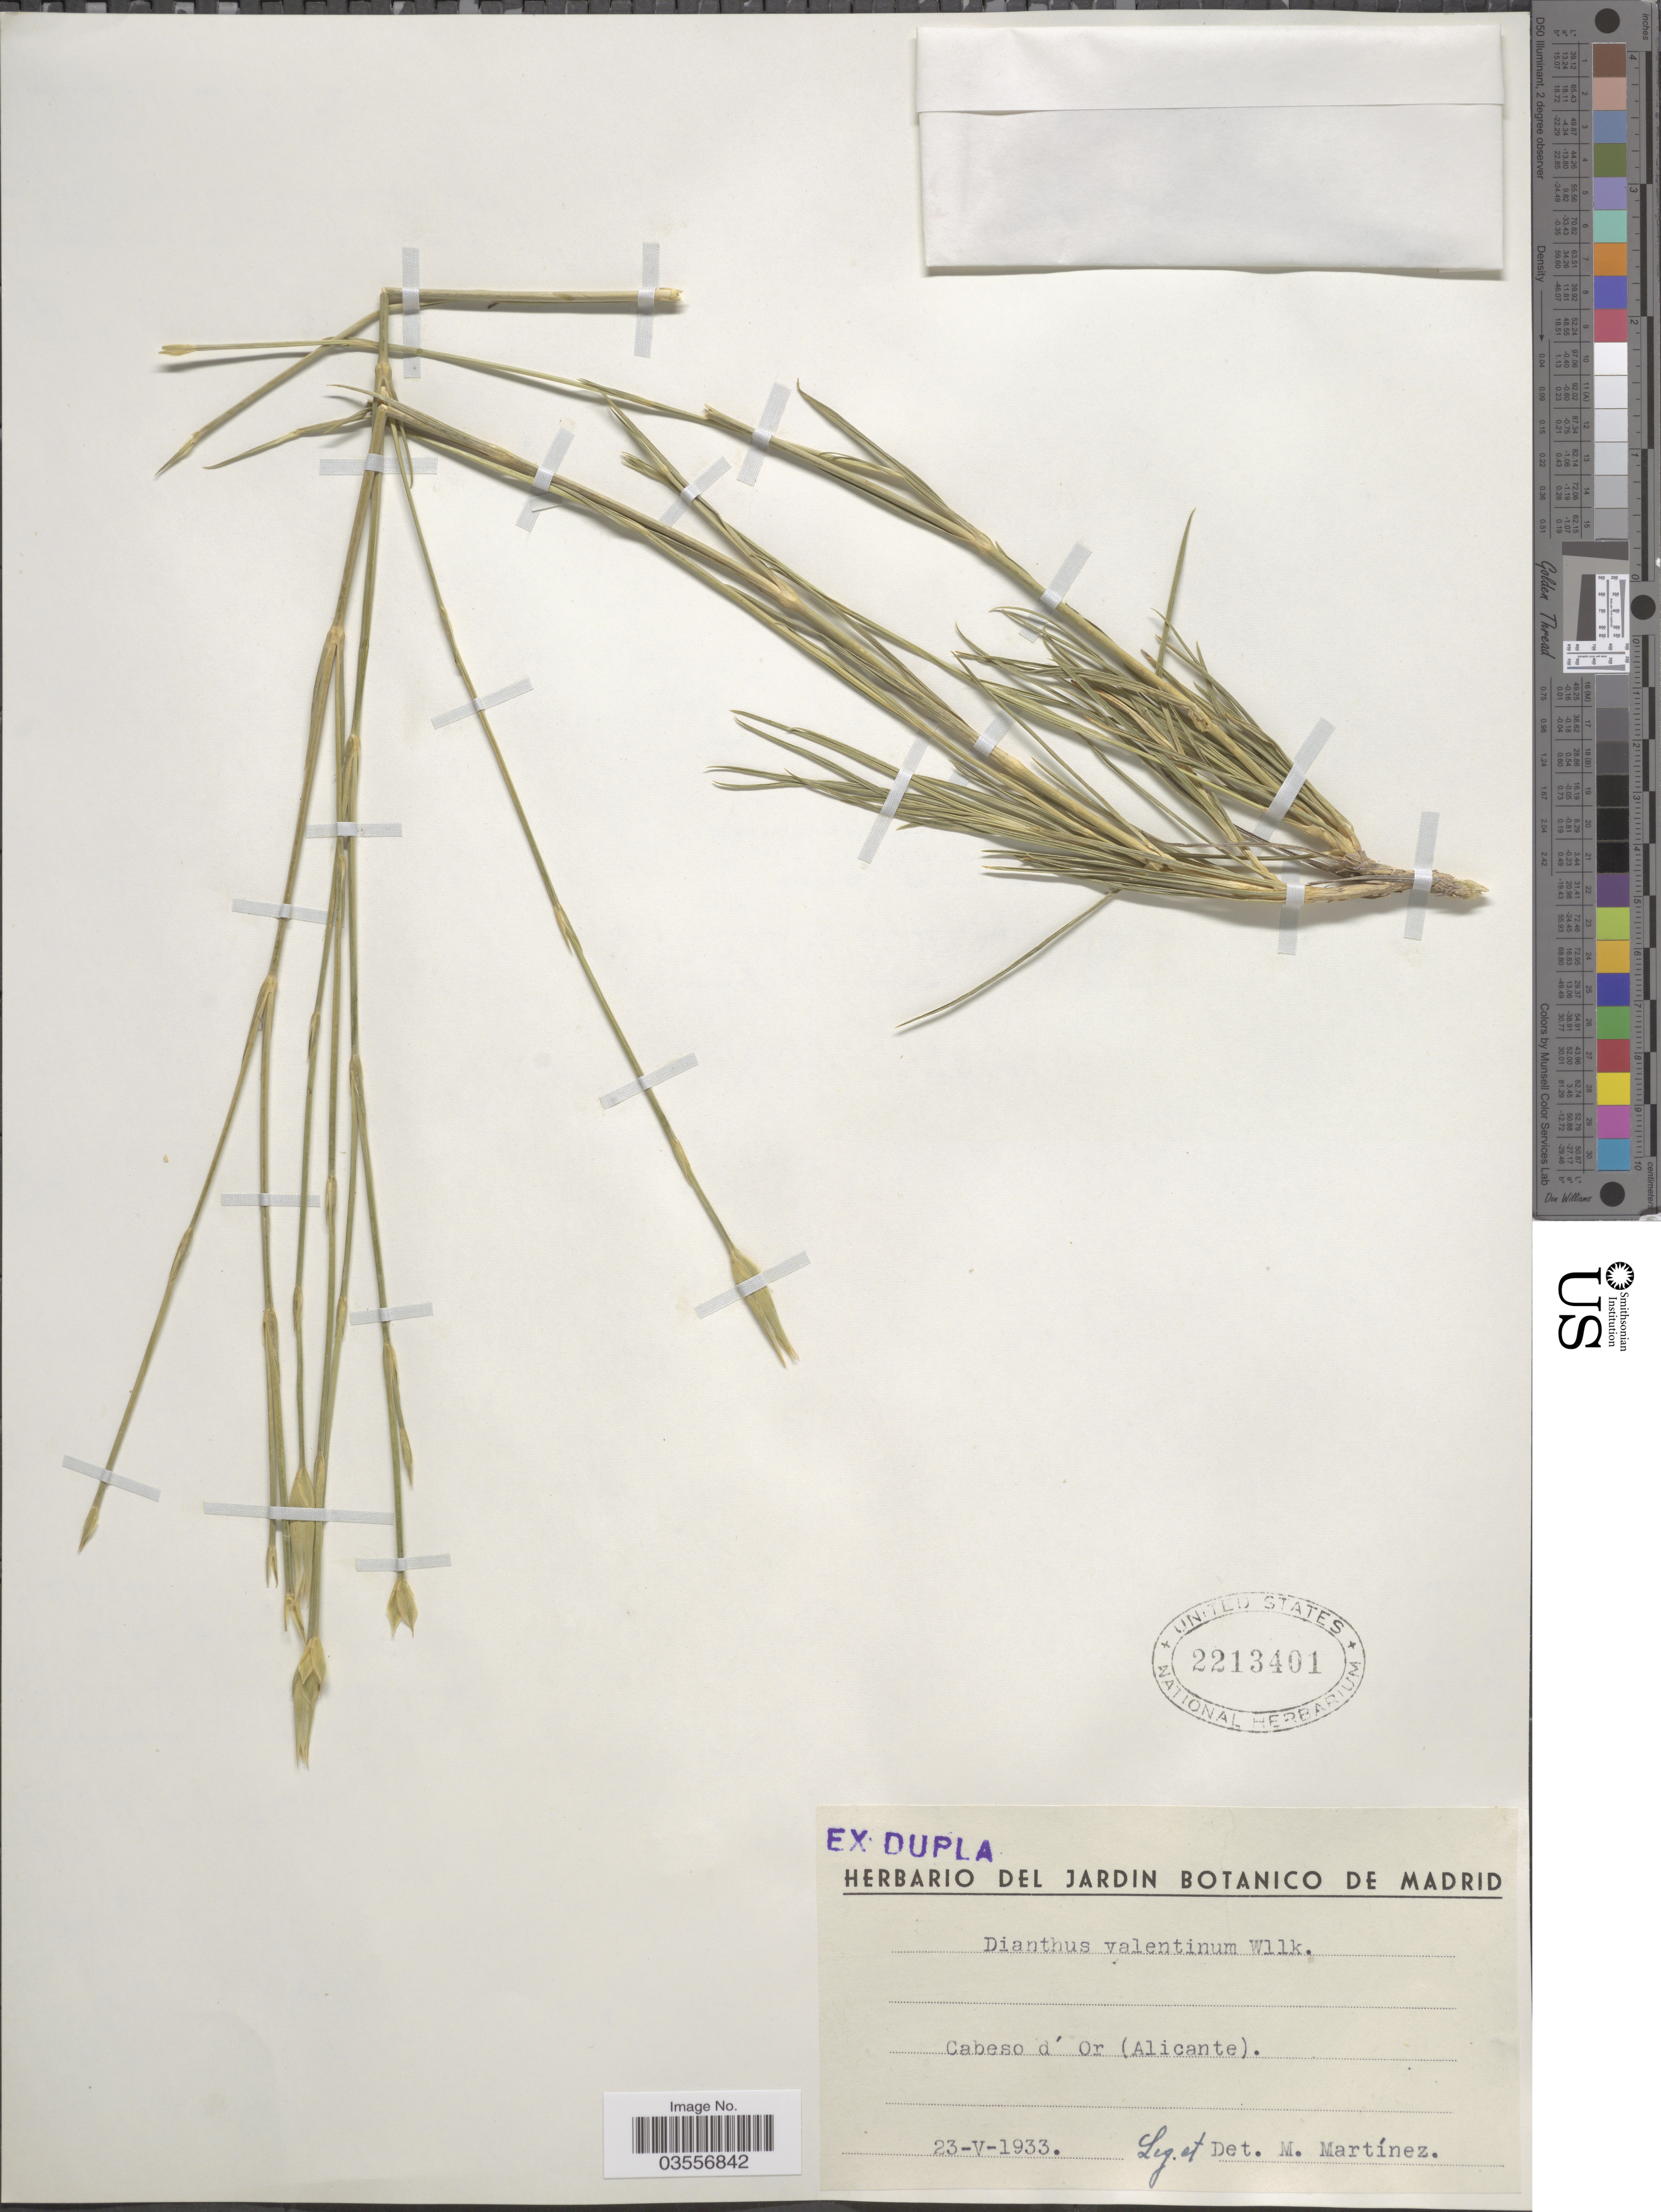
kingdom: Plantae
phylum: Tracheophyta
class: Magnoliopsida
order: Caryophyllales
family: Caryophyllaceae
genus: Dianthus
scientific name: Dianthus valentinus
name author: Willk.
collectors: M. Martínez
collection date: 1933-05-23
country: Spain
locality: Cabeso d' Or (Alicante).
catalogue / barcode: US 2213401